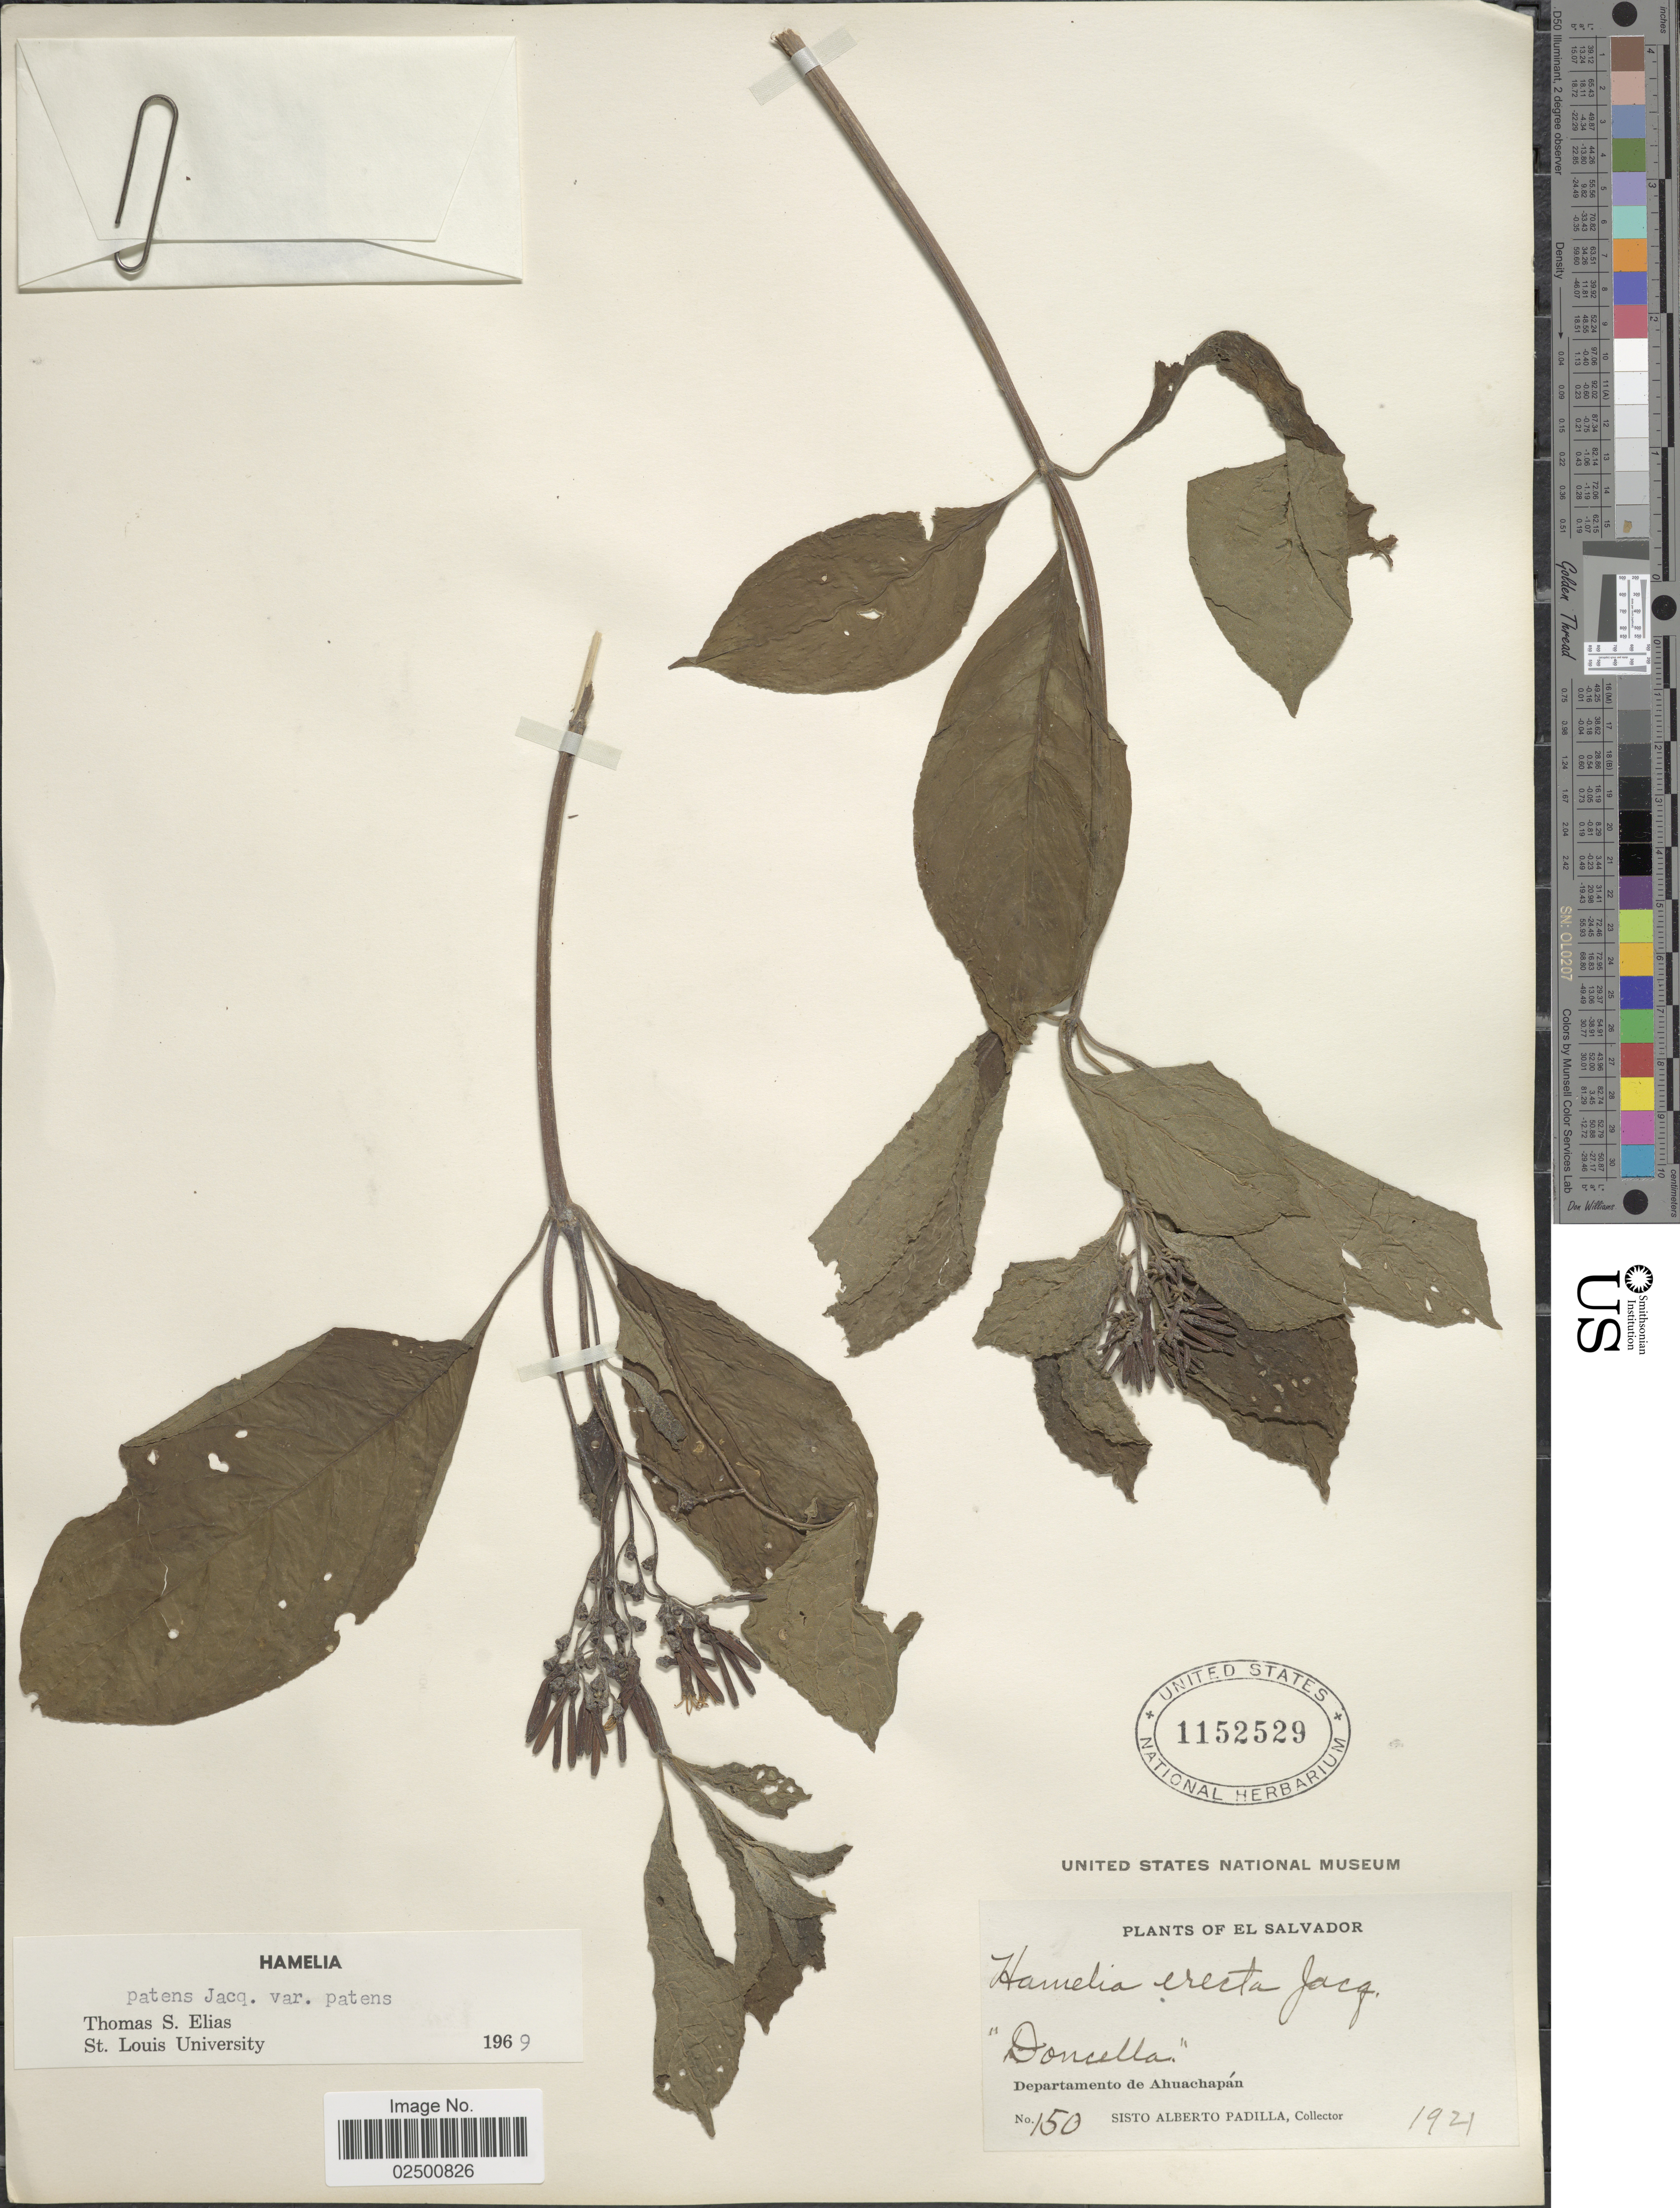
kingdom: Plantae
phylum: Tracheophyta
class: Magnoliopsida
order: Gentianales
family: Rubiaceae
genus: Hamelia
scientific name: Hamelia patens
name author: Jacq.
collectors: S. A. Padilla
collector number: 150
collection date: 1921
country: El Salvador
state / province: Ahuachapan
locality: Departamento de Ahuachapan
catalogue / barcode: US 1152529